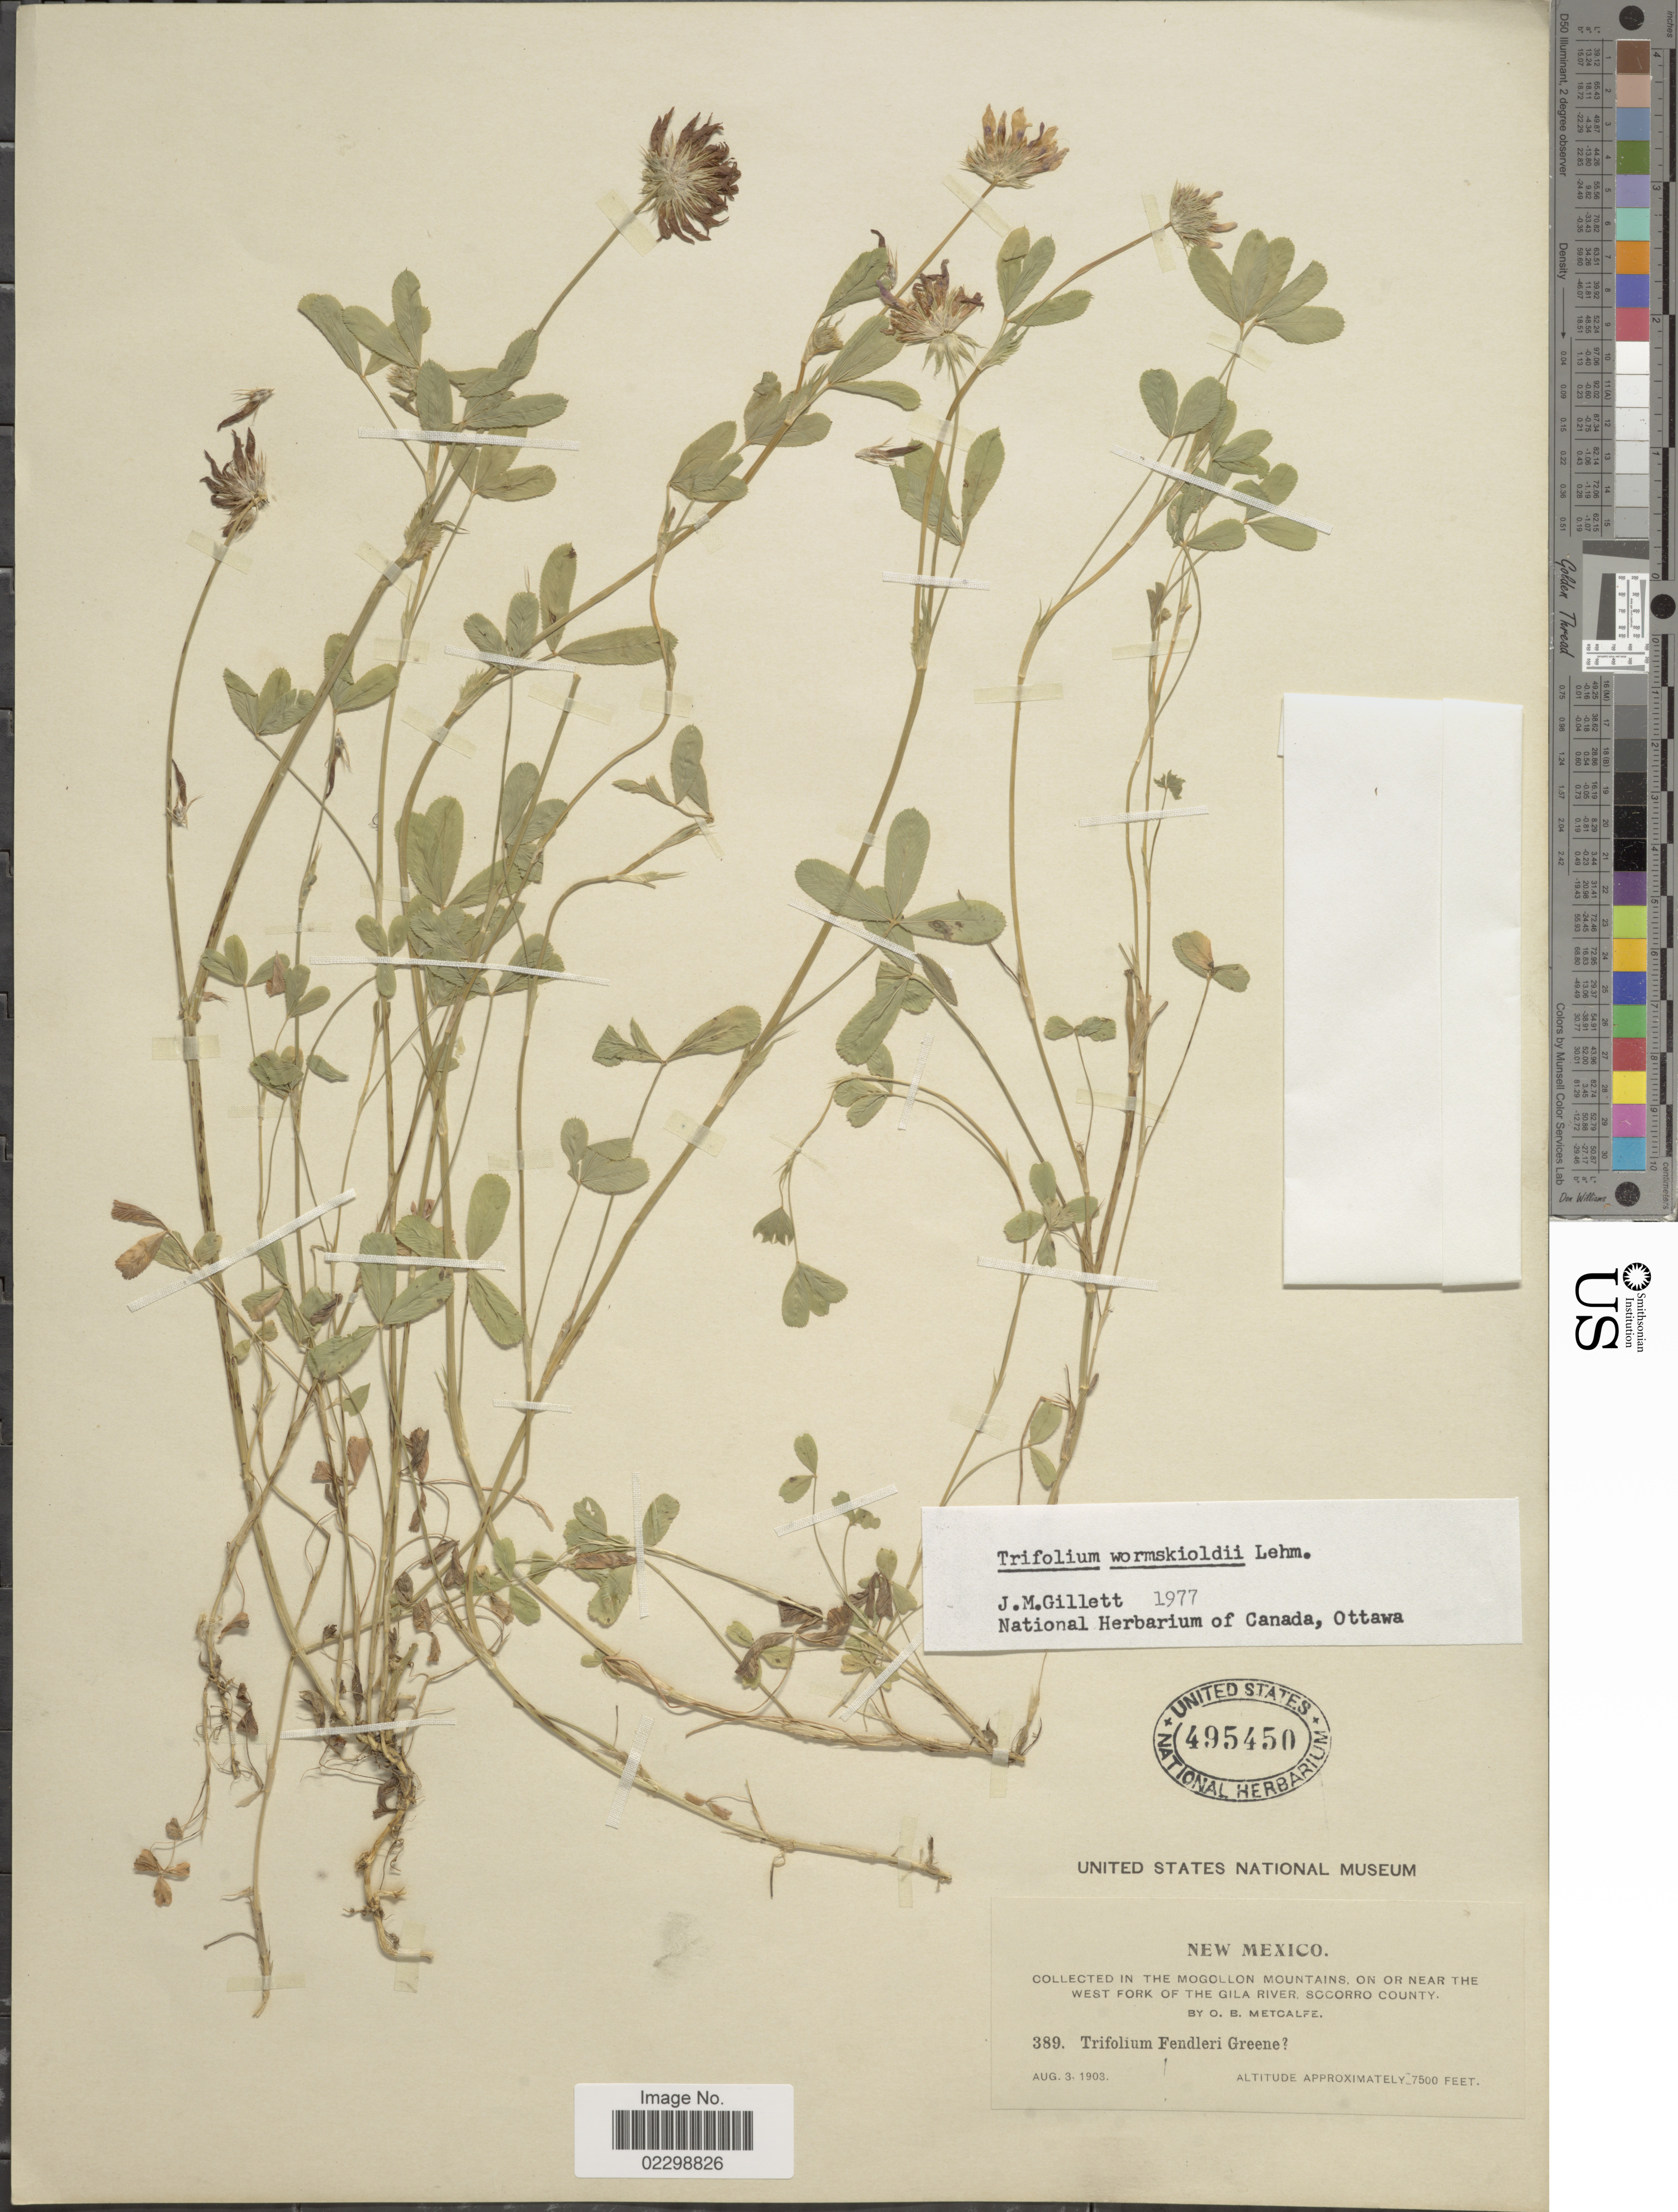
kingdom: Plantae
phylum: Tracheophyta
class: Magnoliopsida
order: Fabales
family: Fabaceae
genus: Trifolium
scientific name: Trifolium wormskioldii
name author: Lehm.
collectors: O. B. Metcalfe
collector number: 389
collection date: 1903-08-03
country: United States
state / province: New Mexico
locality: The Mogollon Mountains, on or near the West Fork of the Gila River, Socorro County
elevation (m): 2286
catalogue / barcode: US 495450